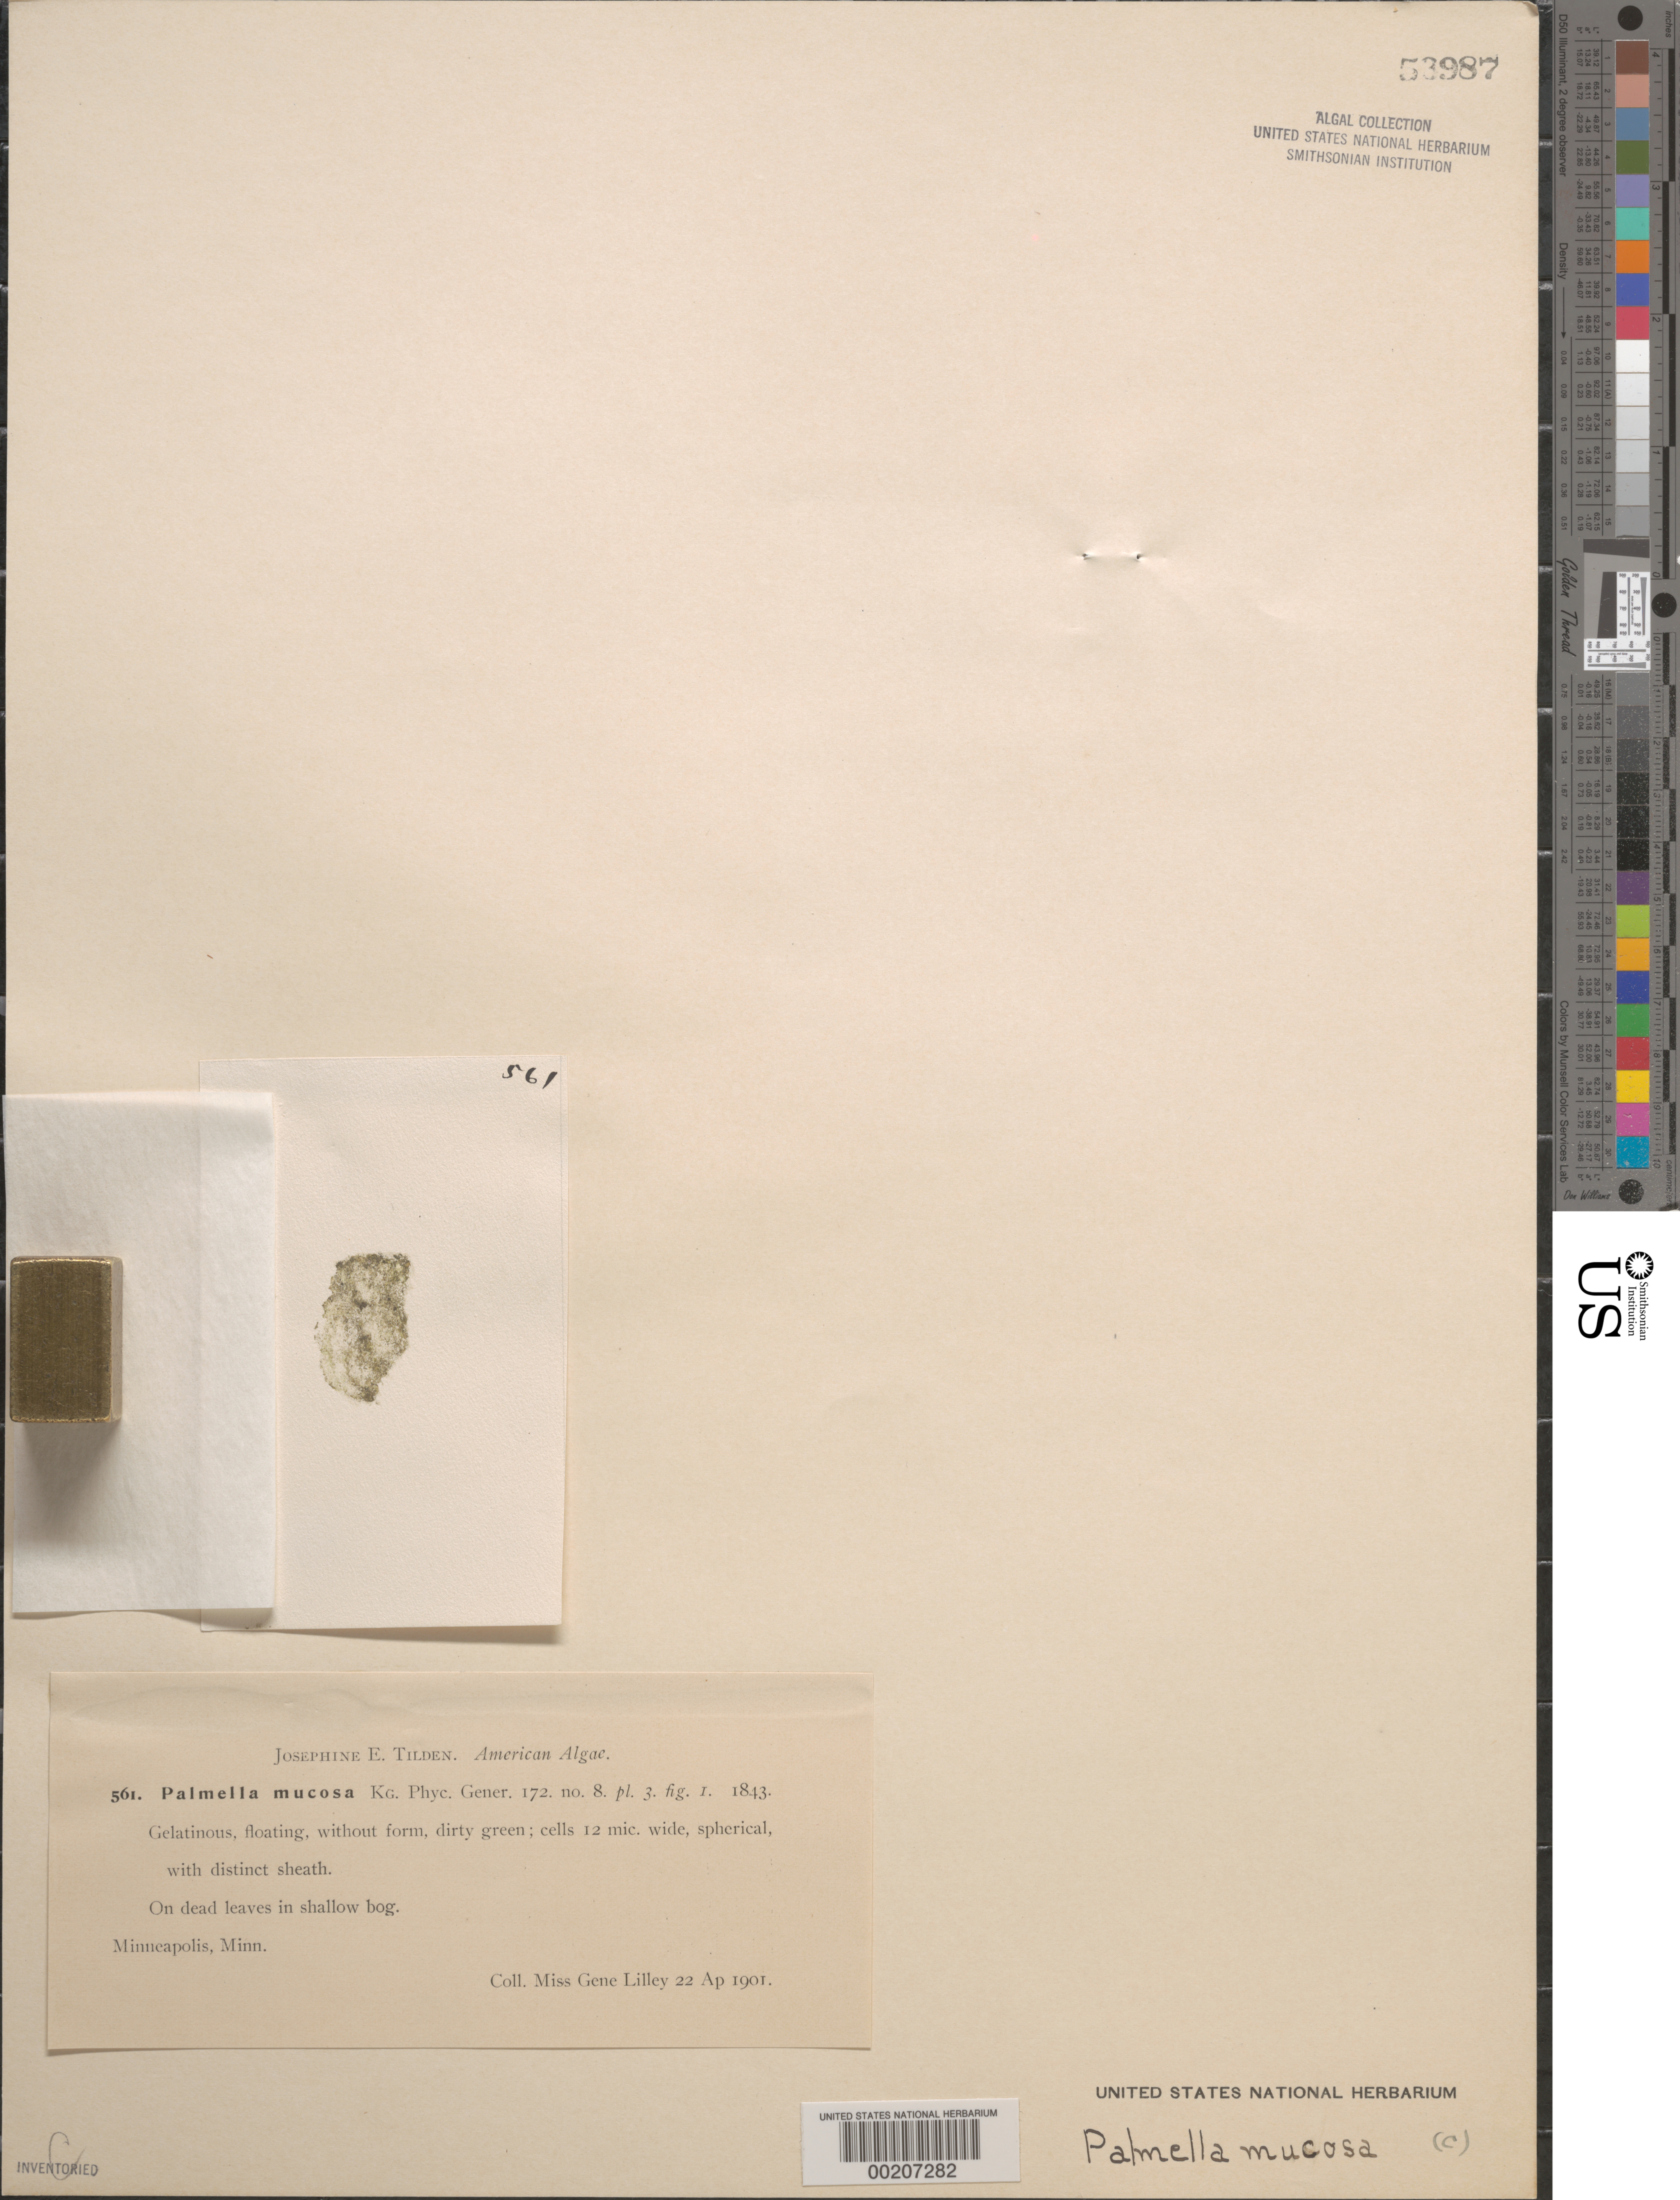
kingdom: Plantae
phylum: Chlorophyta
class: Chlorophyceae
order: Tetrasporales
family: Palmellaceae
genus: Palmella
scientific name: Palmella mucosa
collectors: G. Lilley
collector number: JET 561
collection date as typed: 22 Apr 1901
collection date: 1901-04-22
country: United States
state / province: Minnesota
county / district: Hennepin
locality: Minneapolis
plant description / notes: Tilden, American Algae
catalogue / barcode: US 53987